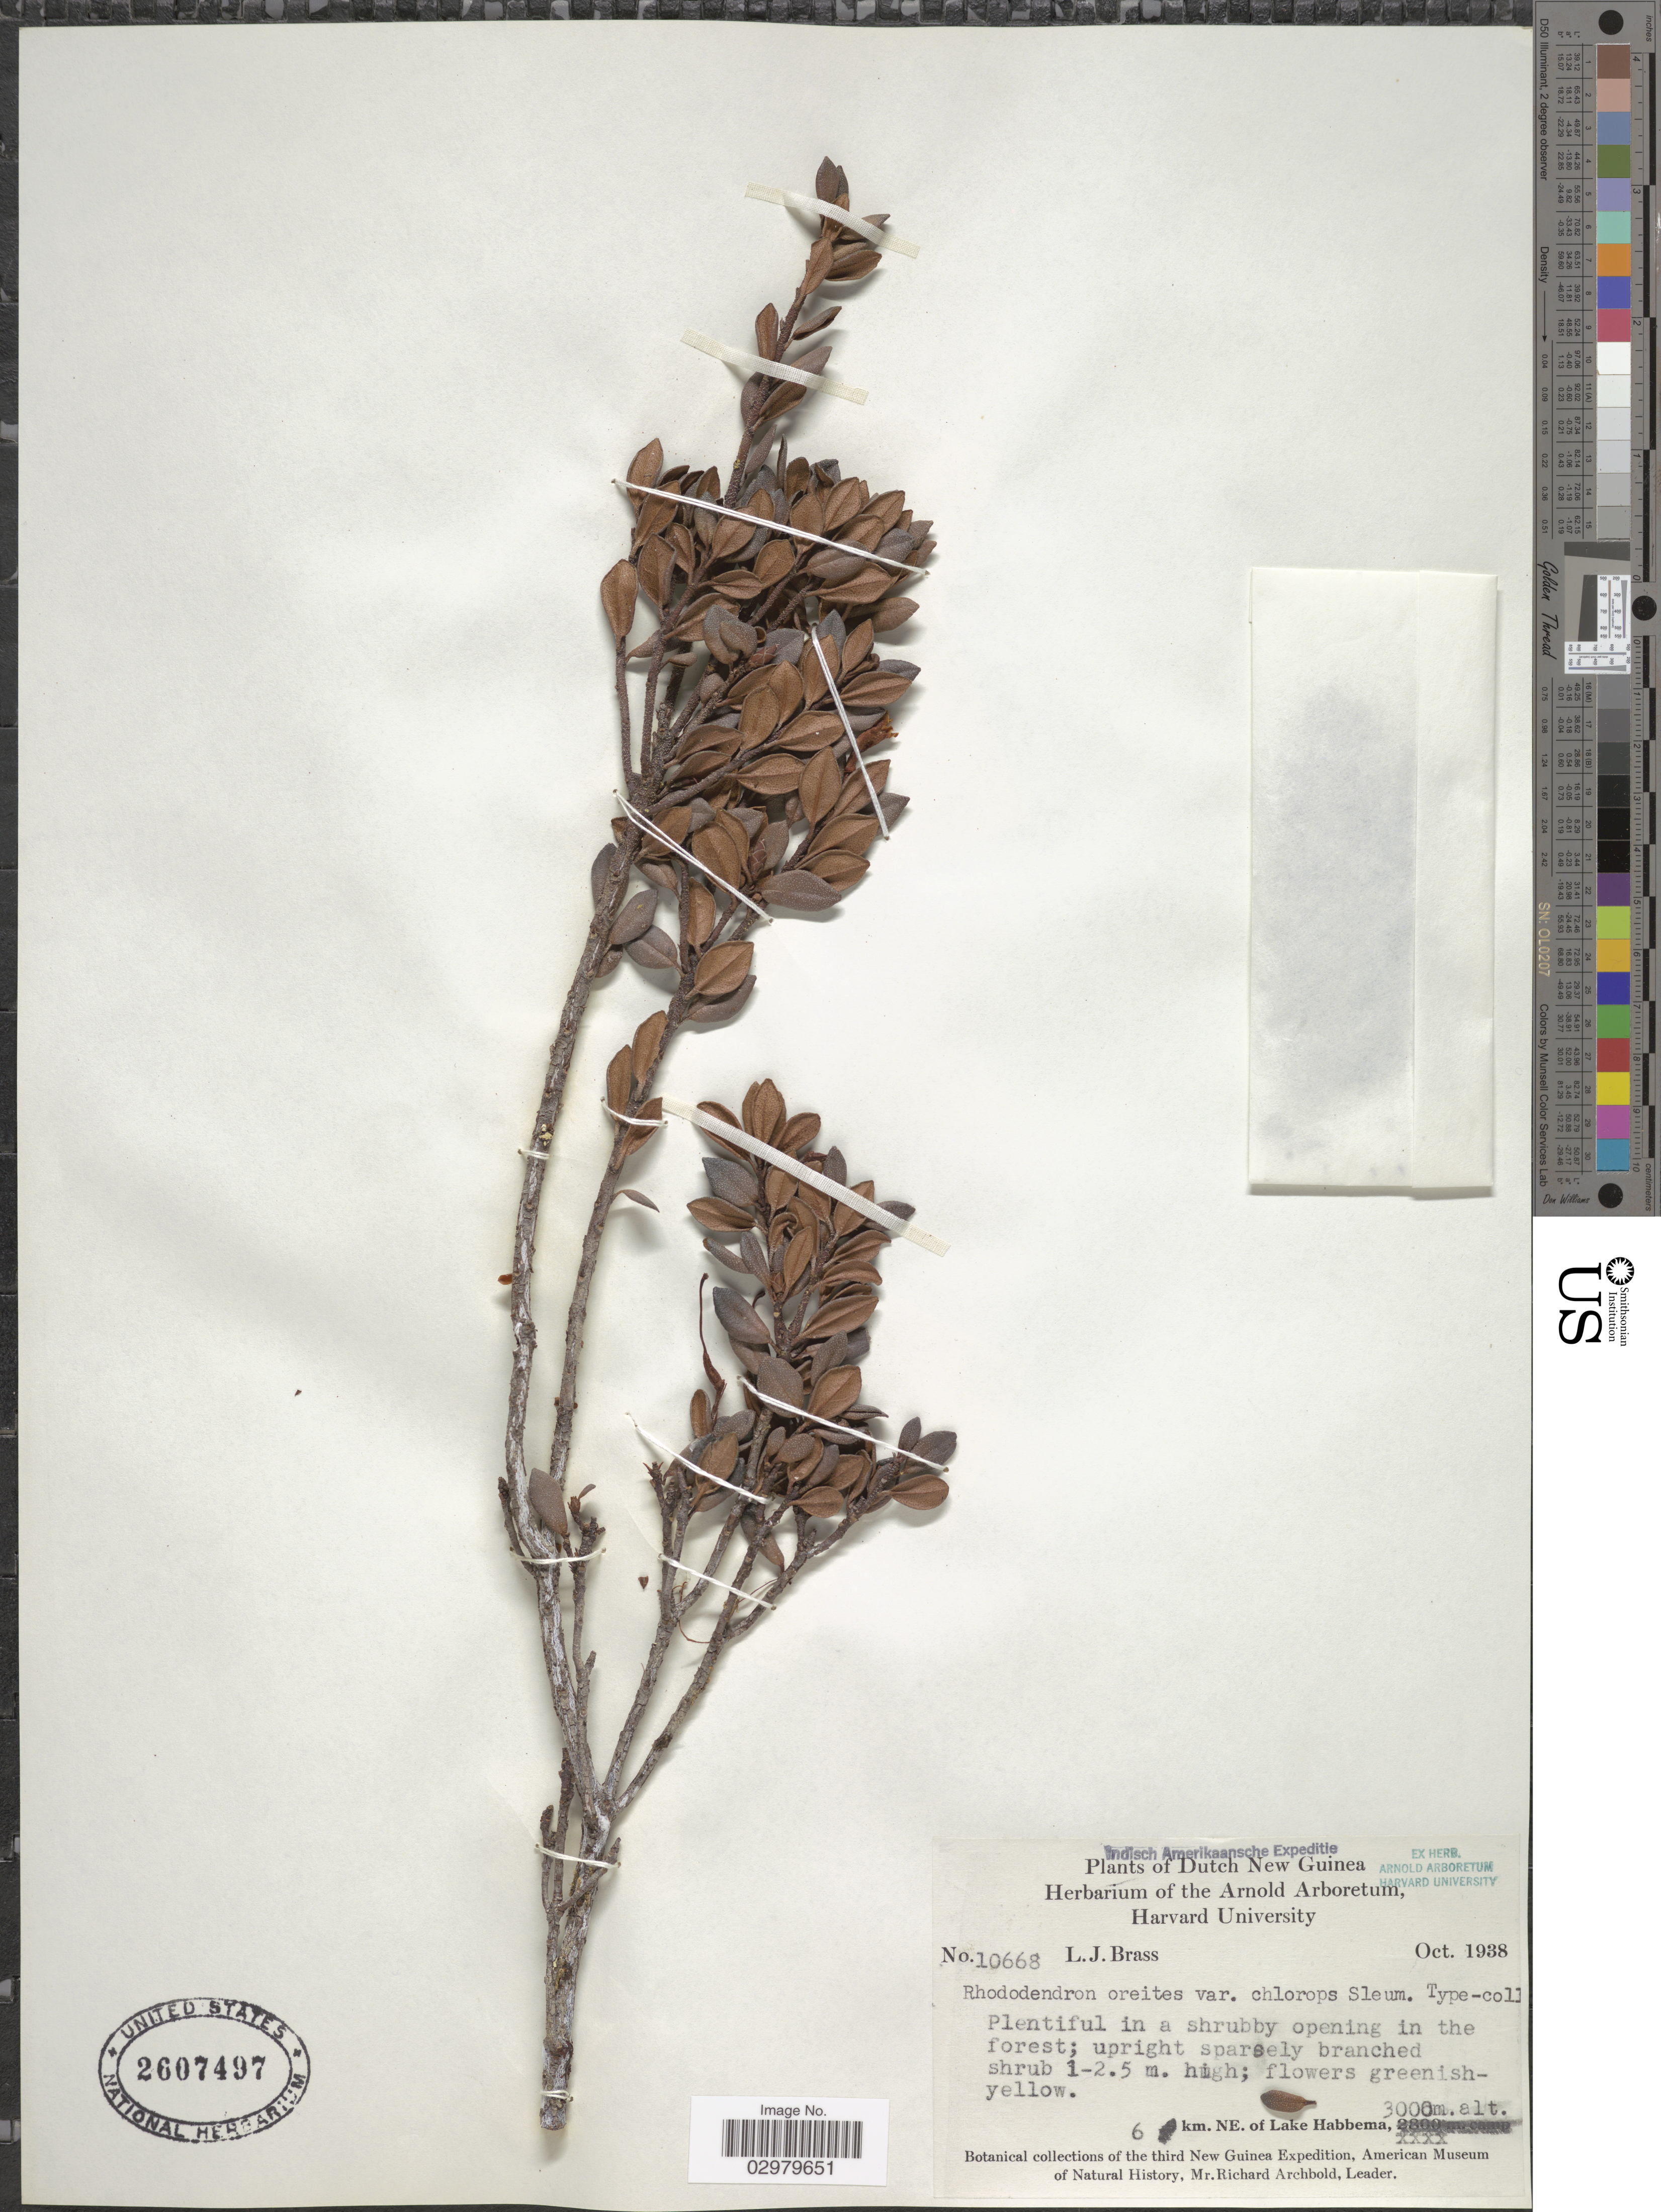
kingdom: Plantae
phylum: Tracheophyta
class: Magnoliopsida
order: Ericales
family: Ericaceae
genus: Rhododendron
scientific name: Rhododendron oreites var. chlorops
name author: Sleumer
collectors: L. J. Brass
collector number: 10668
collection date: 1938-10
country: Indonesia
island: New Guinea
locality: Dutch New Guinea. 6 km. NE. of Lake Habbema.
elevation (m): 3000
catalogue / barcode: US 2607497